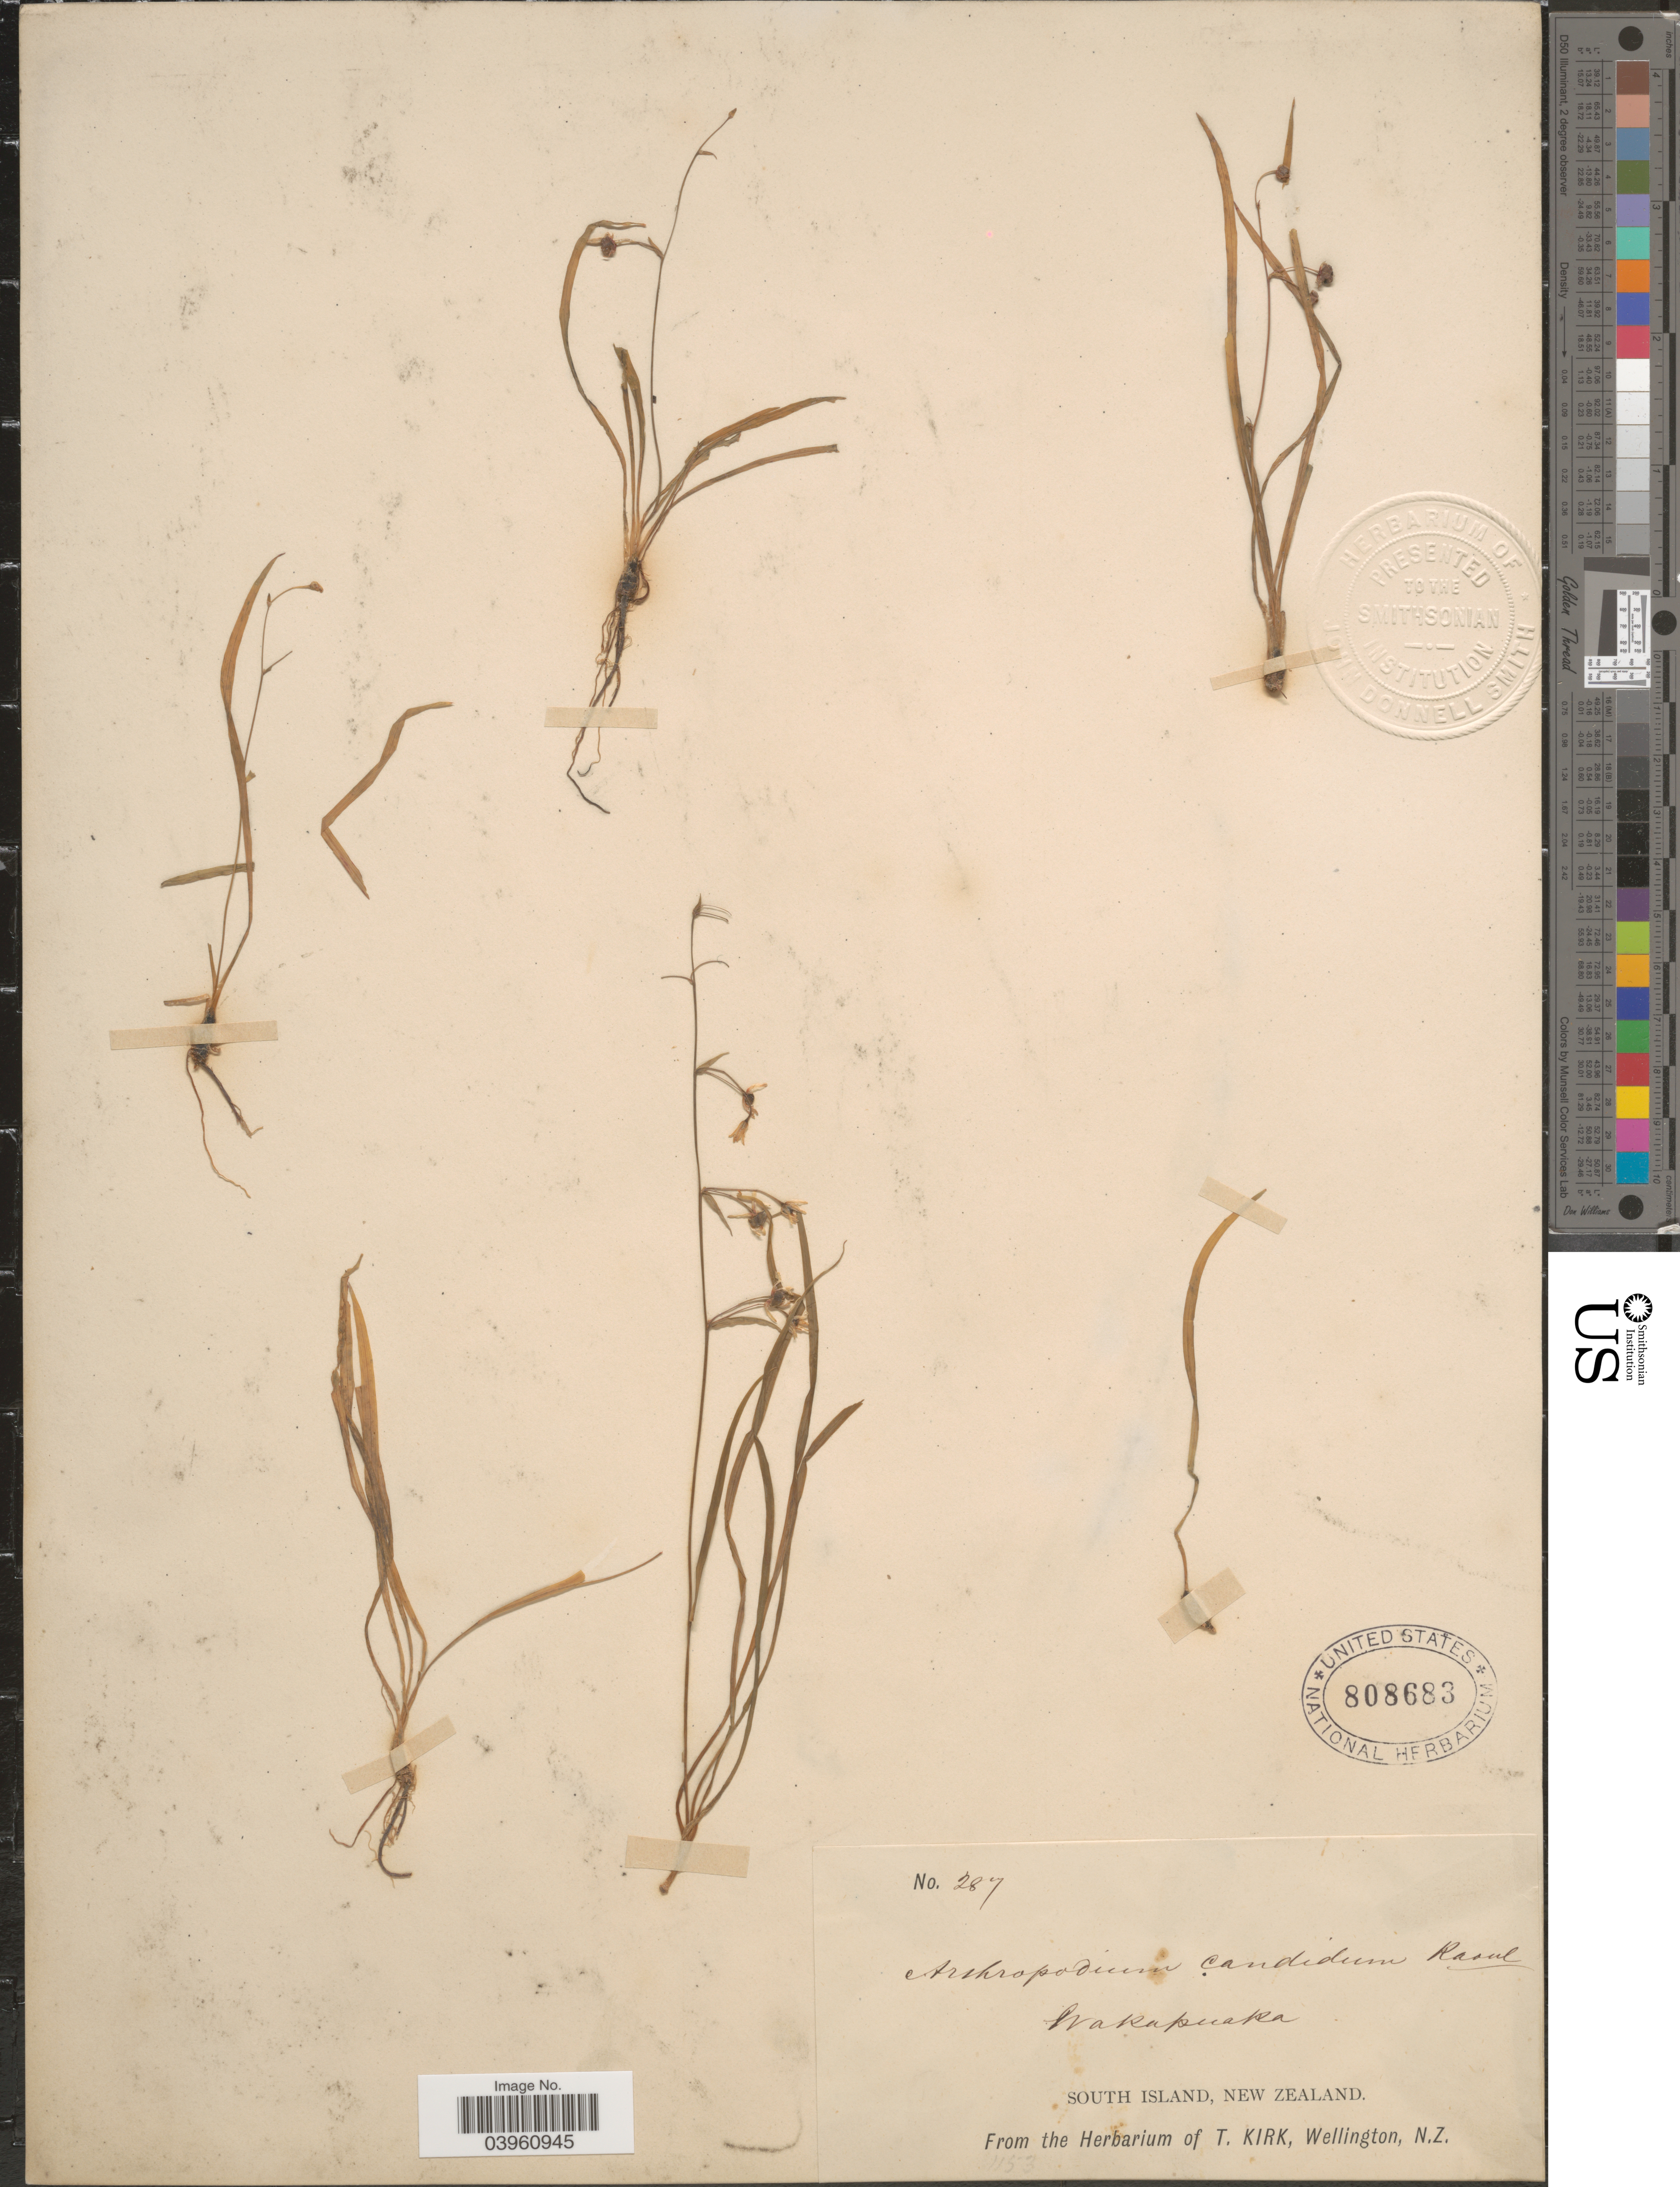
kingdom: Plantae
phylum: Tracheophyta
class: Liliopsida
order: Asparagales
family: Asparagaceae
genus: Arthropodium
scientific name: Arthropodium candidum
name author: Raoul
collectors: ex herb. T. Kirk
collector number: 287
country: New Zealand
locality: Wakapuaka. South Island.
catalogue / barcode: US 808683